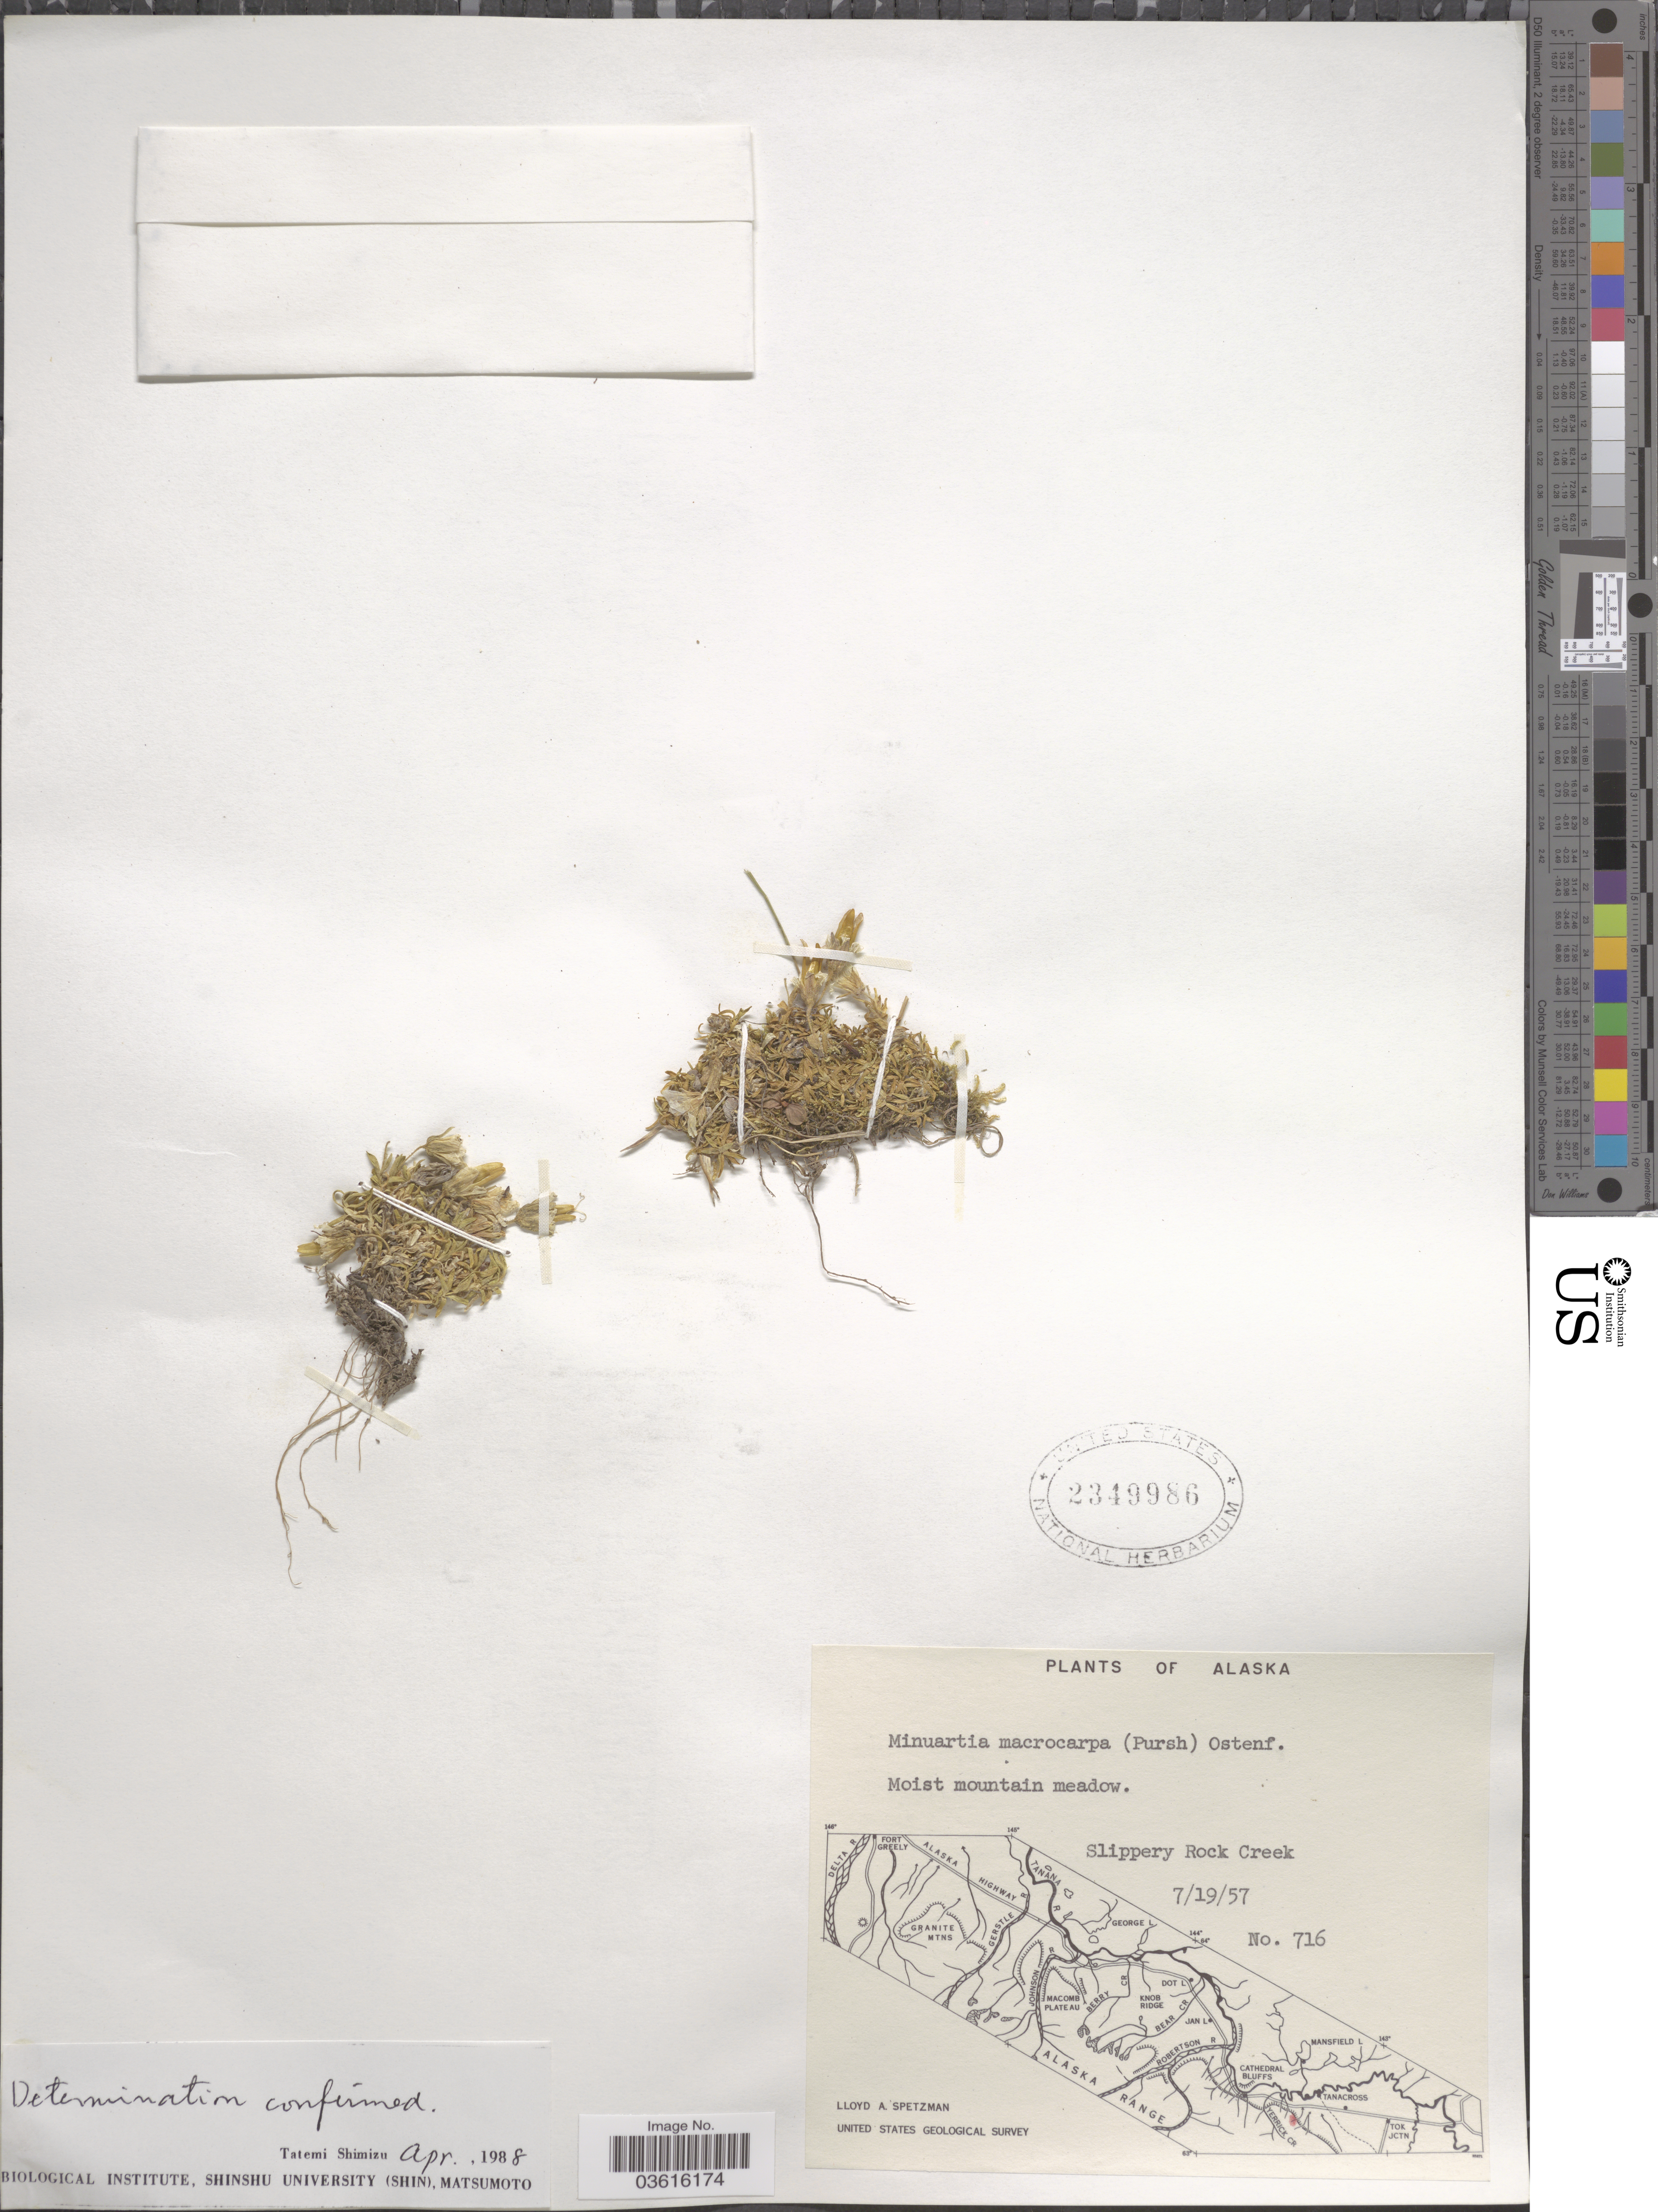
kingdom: Plantae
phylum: Tracheophyta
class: Magnoliopsida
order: Caryophyllales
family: Caryophyllaceae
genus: Pseudocherleria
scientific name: Pseudocherleria macrocarpa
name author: (Pursh) Dillenb. & Kadereit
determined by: U.S. National Herbarium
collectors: L. Spetzman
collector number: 716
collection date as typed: Transcribed d/m/y: 19/7/57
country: United States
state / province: Alaska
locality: Slippery Rock Creek.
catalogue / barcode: US 2349986